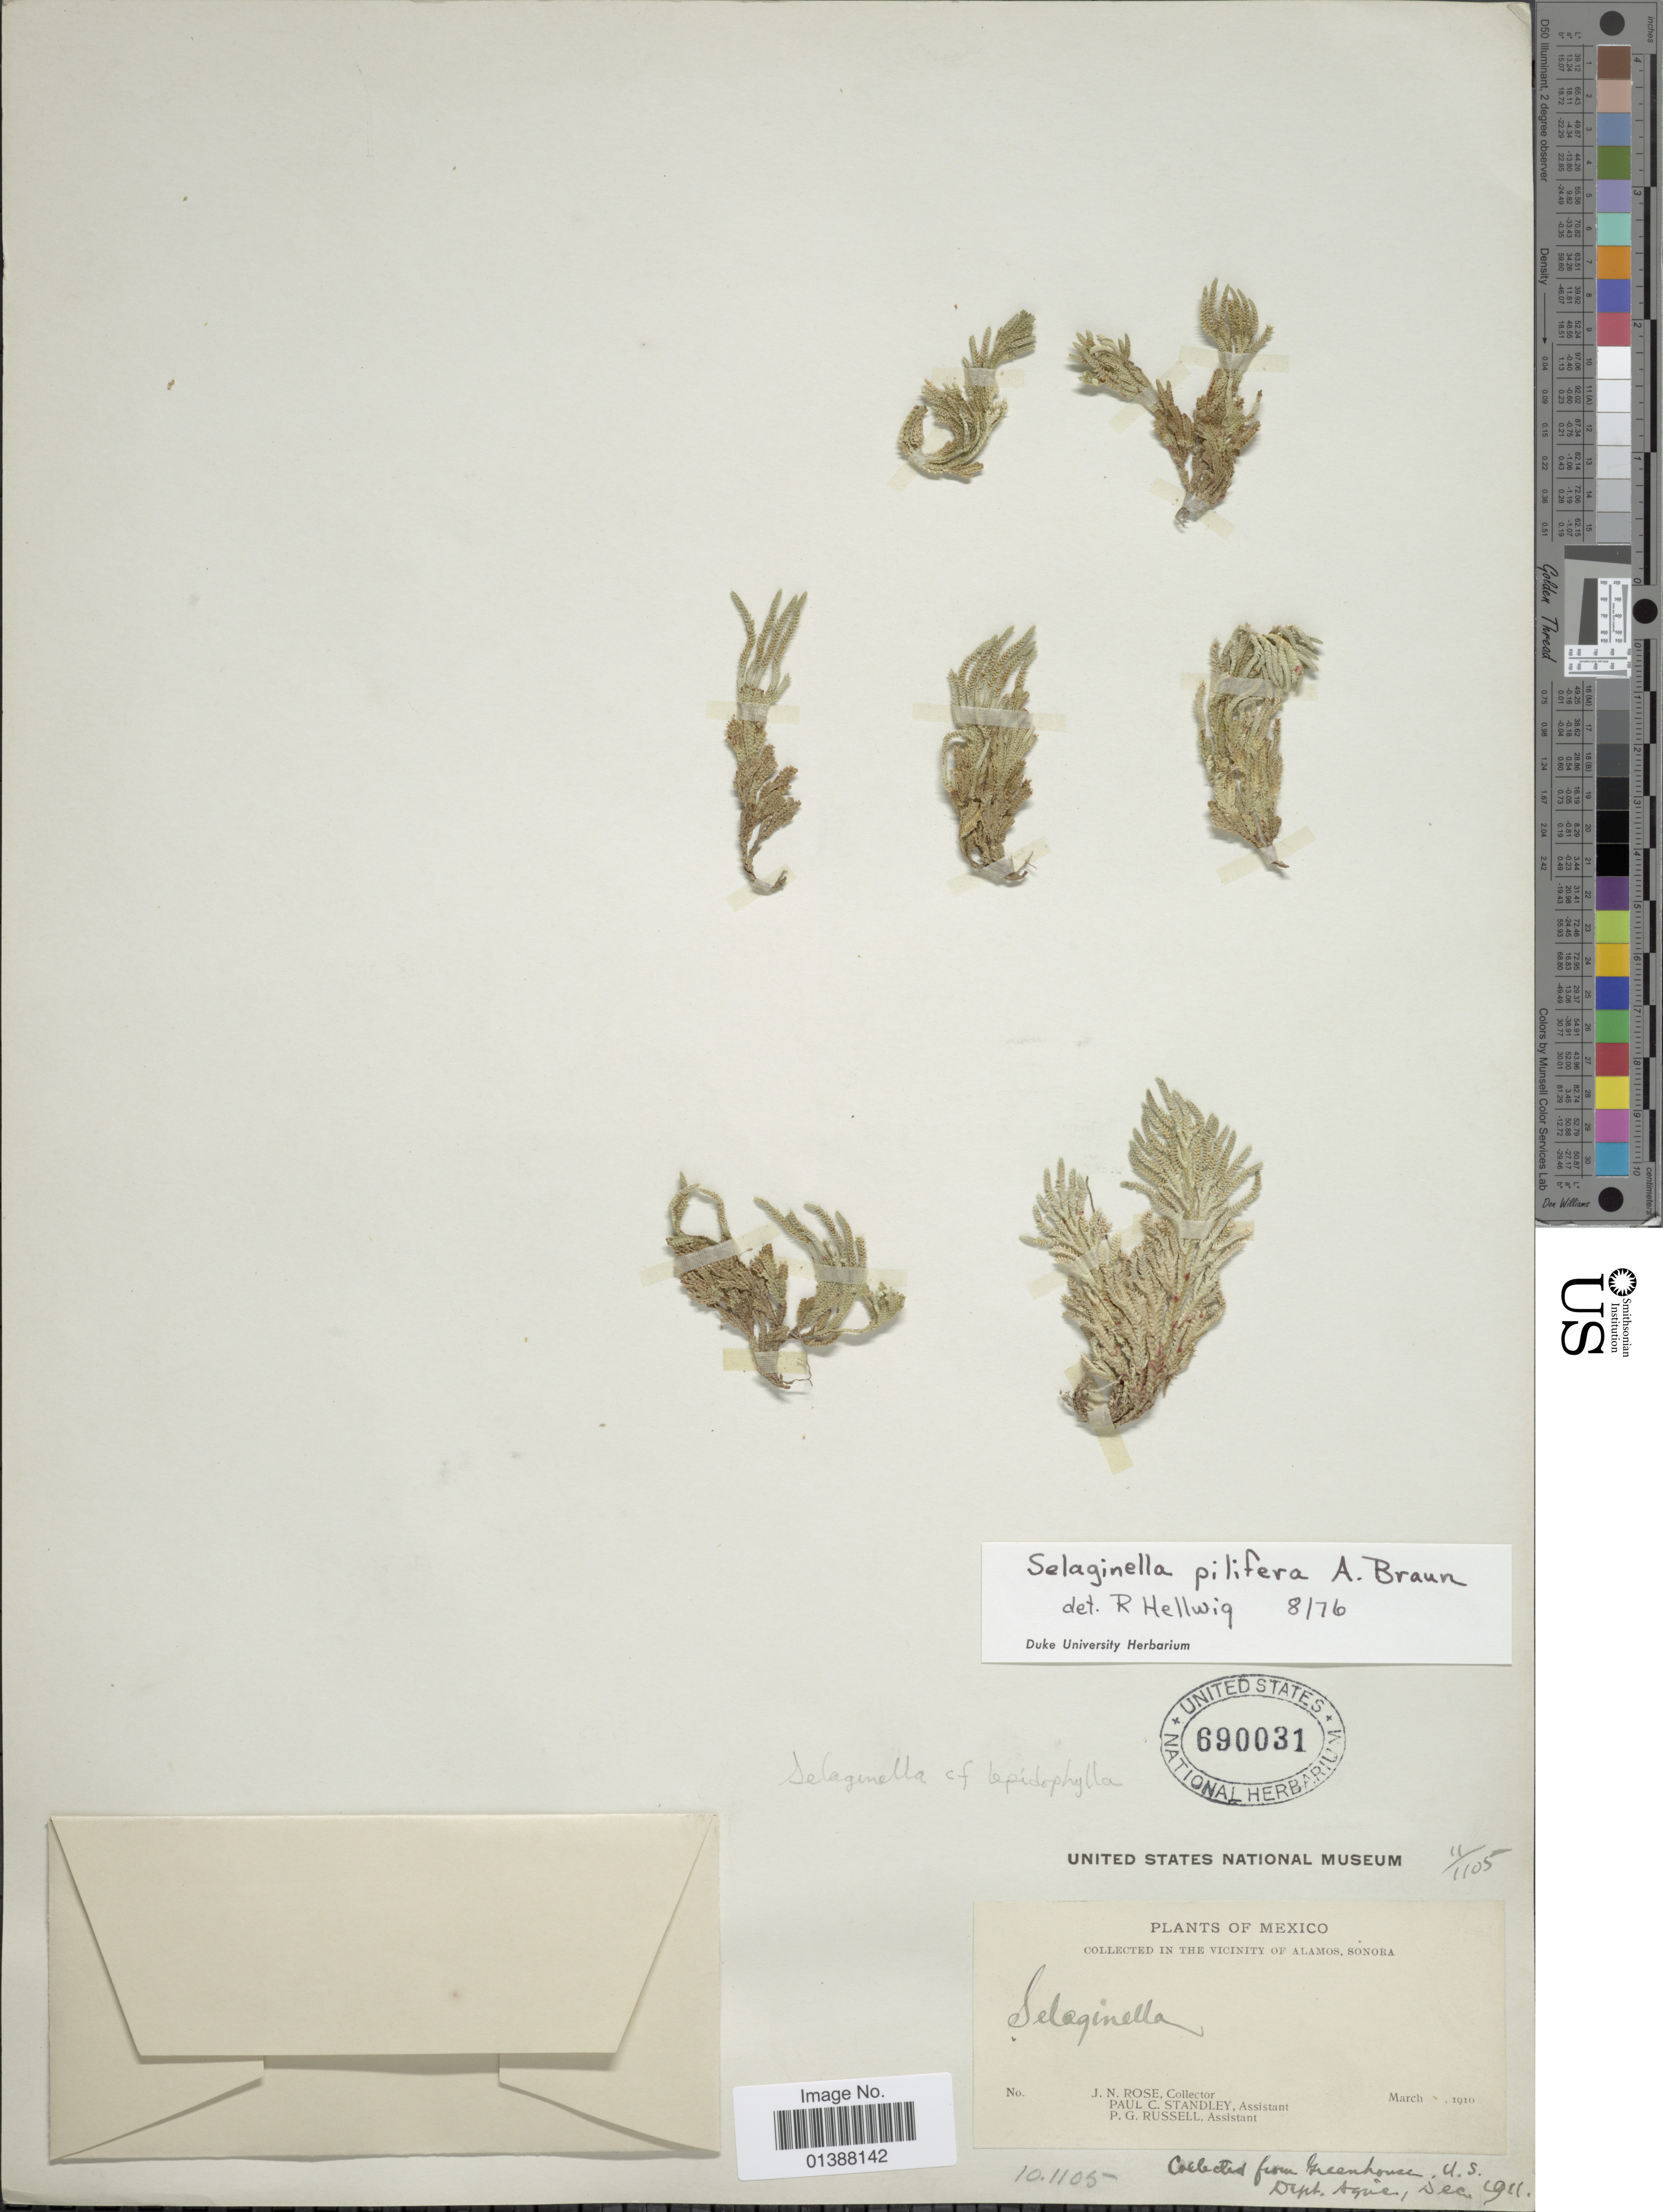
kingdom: Plantae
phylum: Tracheophyta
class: Lycopodiopsida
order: Selaginellales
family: Selaginellaceae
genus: Selaginella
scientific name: Selaginella lepidophylla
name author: (Hook. & Grev.) Spring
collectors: J. N. Rose, P. C. Standley & P. G. Russell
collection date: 1910-03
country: Mexico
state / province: Sonora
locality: In the vicinity of Alamos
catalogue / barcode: US 690031